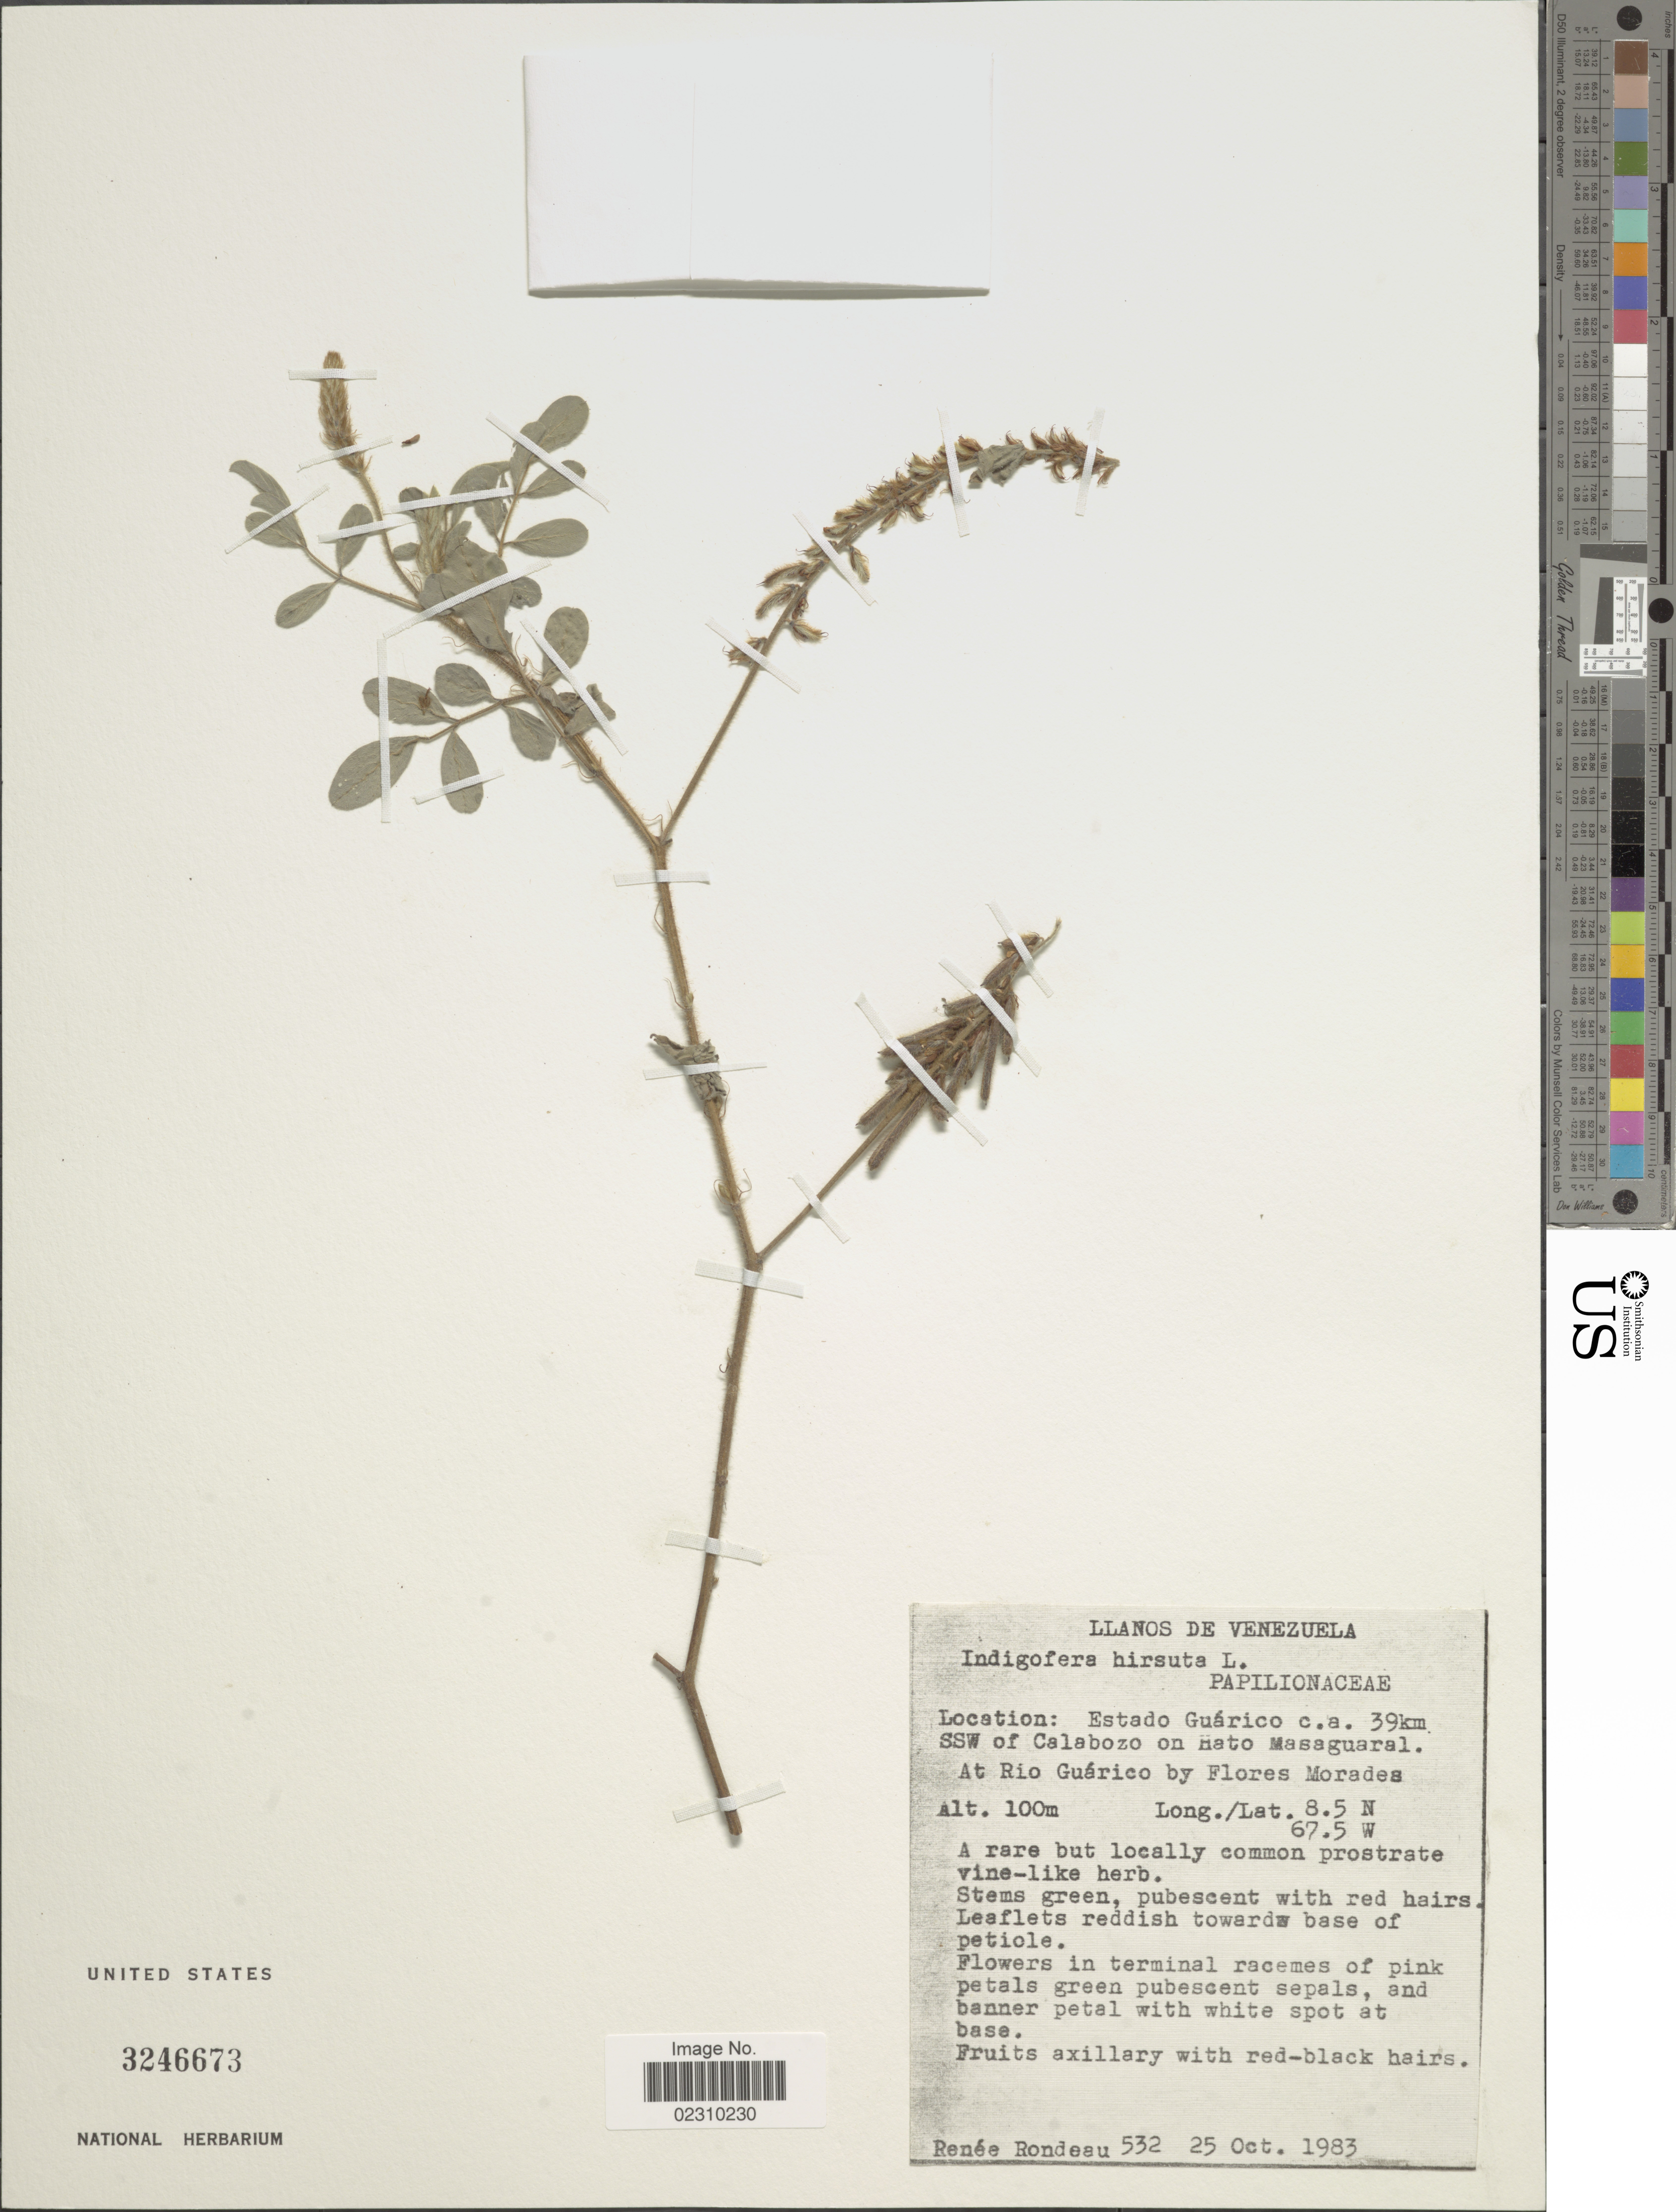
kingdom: Plantae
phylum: Tracheophyta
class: Magnoliopsida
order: Fabales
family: Fabaceae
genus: Indigofera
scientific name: Indigofera hirsuta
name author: L.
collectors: R. Rondeau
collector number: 532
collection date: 1983-10-25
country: Venezuela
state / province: Guárico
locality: Estado guarico ca. 39 km SSW of calabozo on Mato masaguaral At Rio Guarico by Flores Morades.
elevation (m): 100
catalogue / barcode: US 3246673